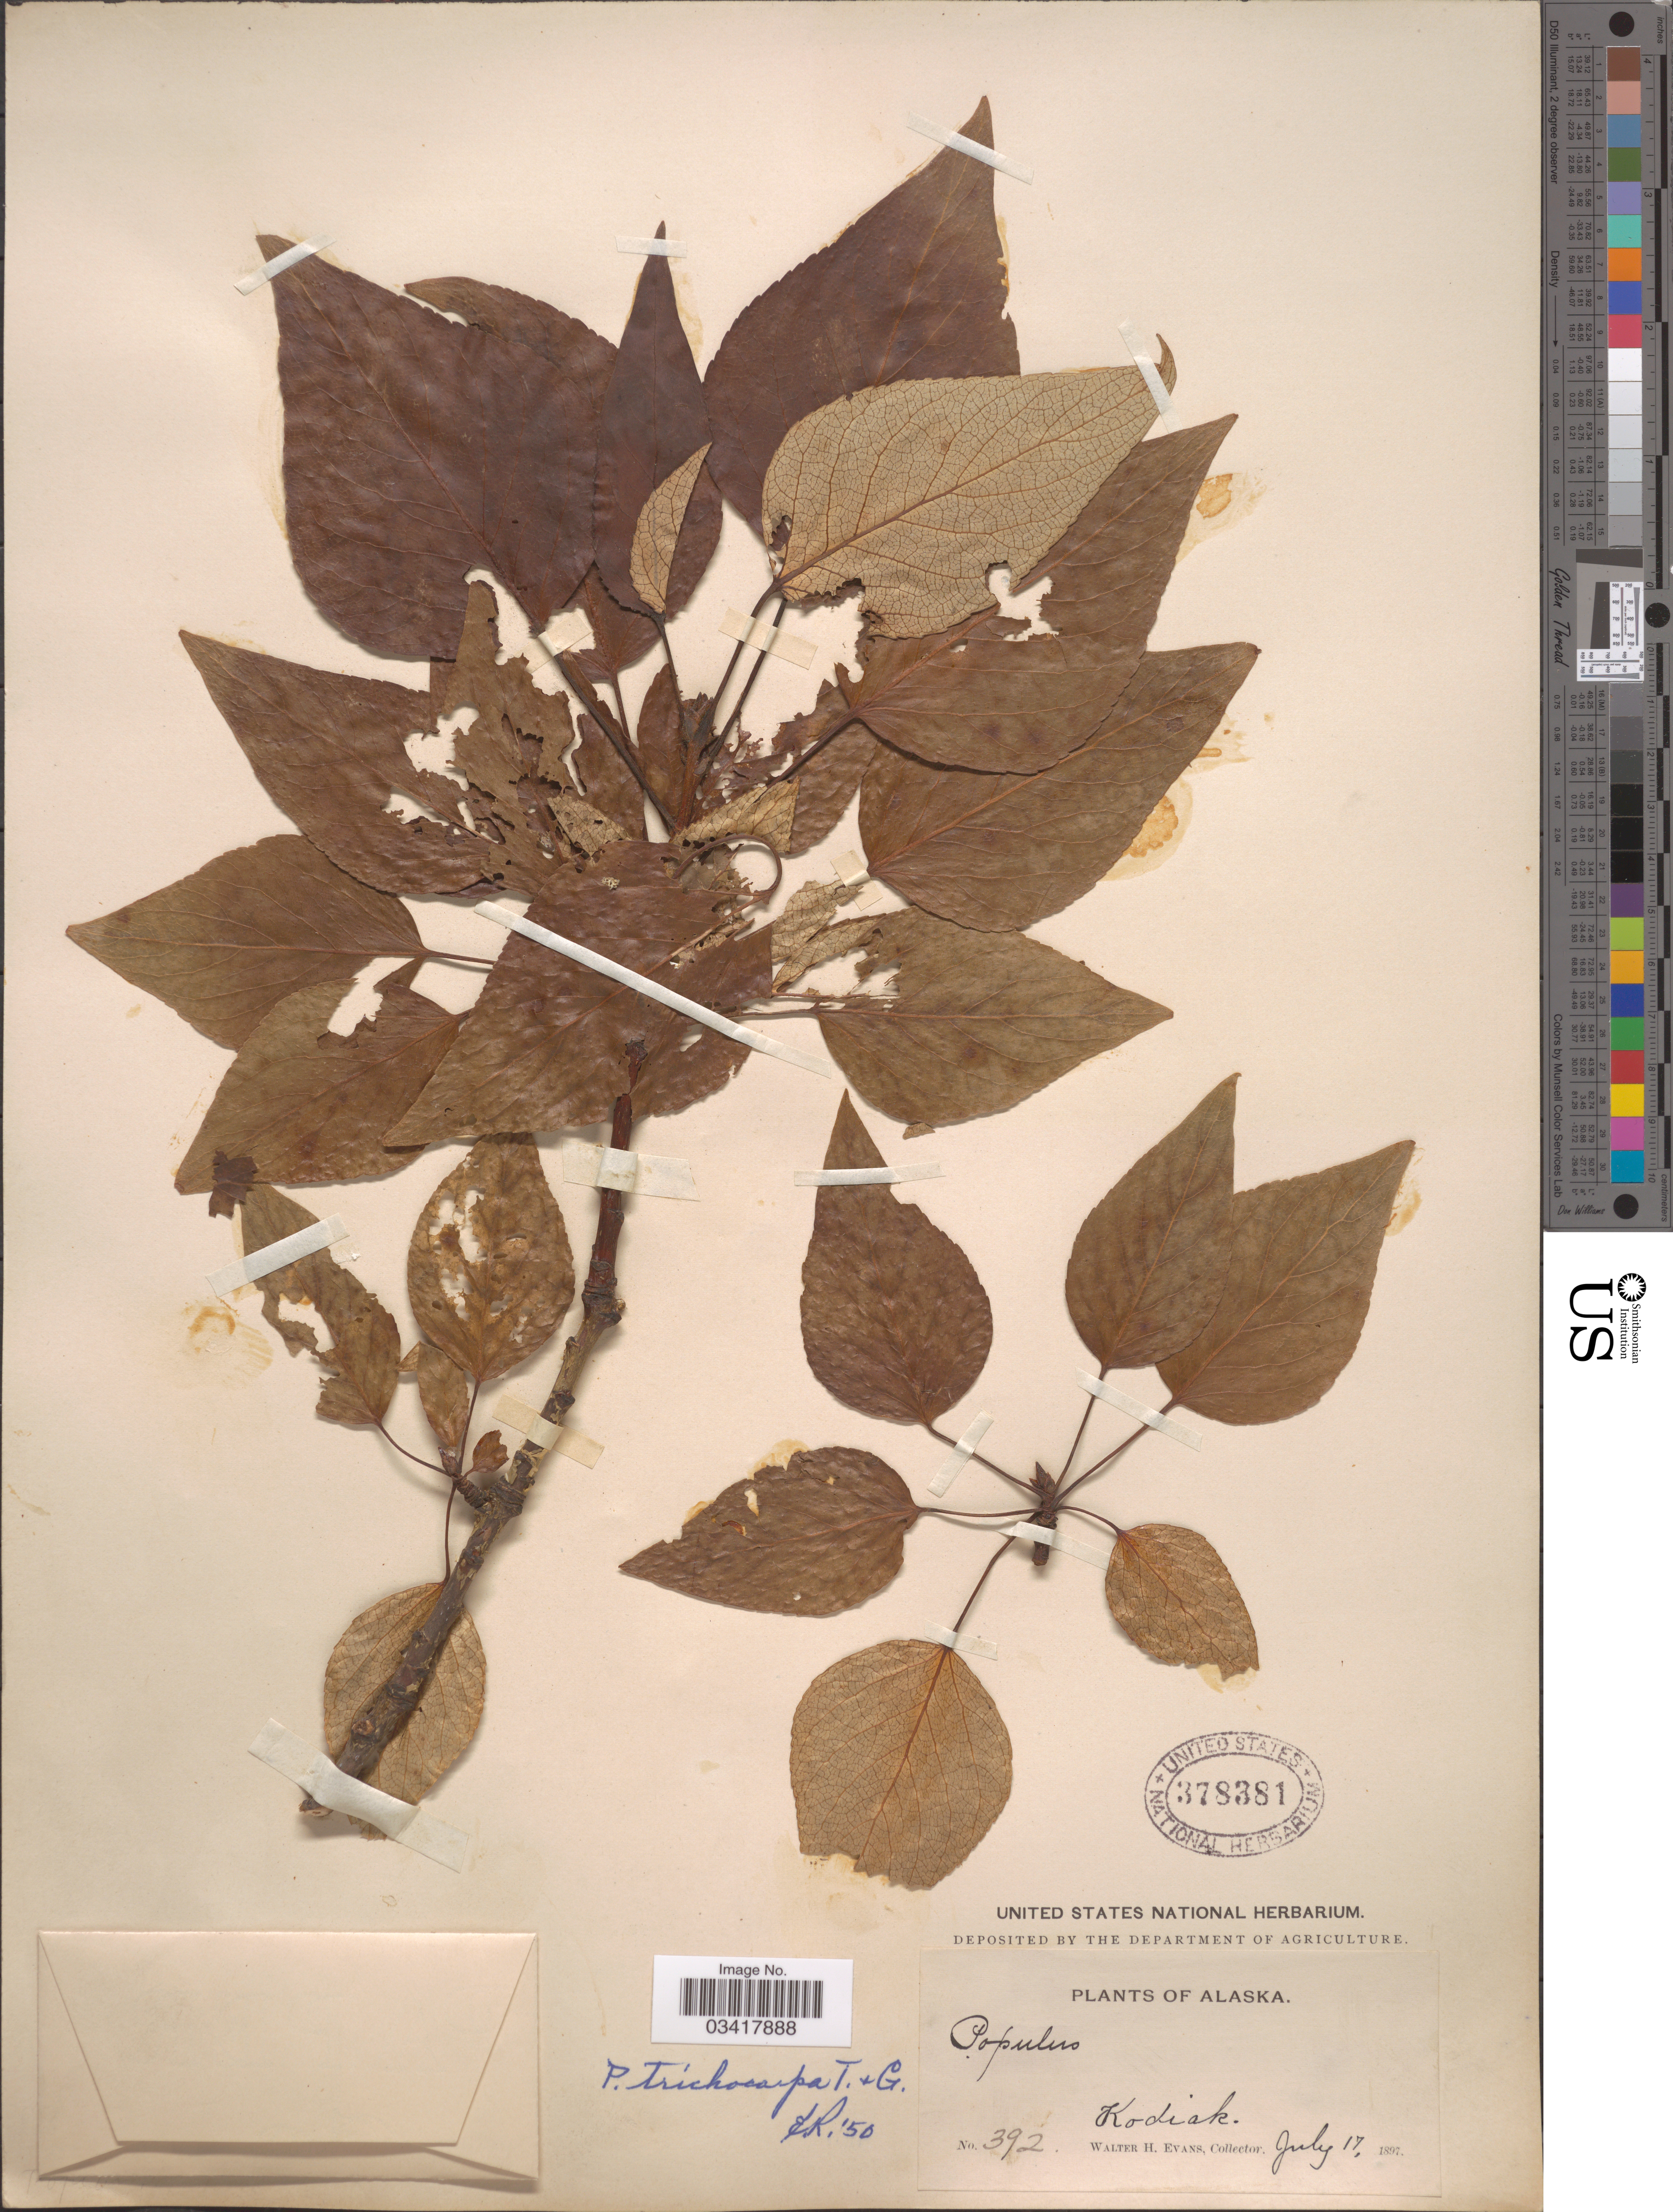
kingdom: Plantae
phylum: Tracheophyta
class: Magnoliopsida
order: Malpighiales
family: Salicaceae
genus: Populus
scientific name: Populus trichocarpa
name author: Torr. & A. Gray ex W. Hook.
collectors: W. H. Evans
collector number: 392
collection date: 1897-07-17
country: United States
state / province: Alaska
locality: Kodiak.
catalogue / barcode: US 378381